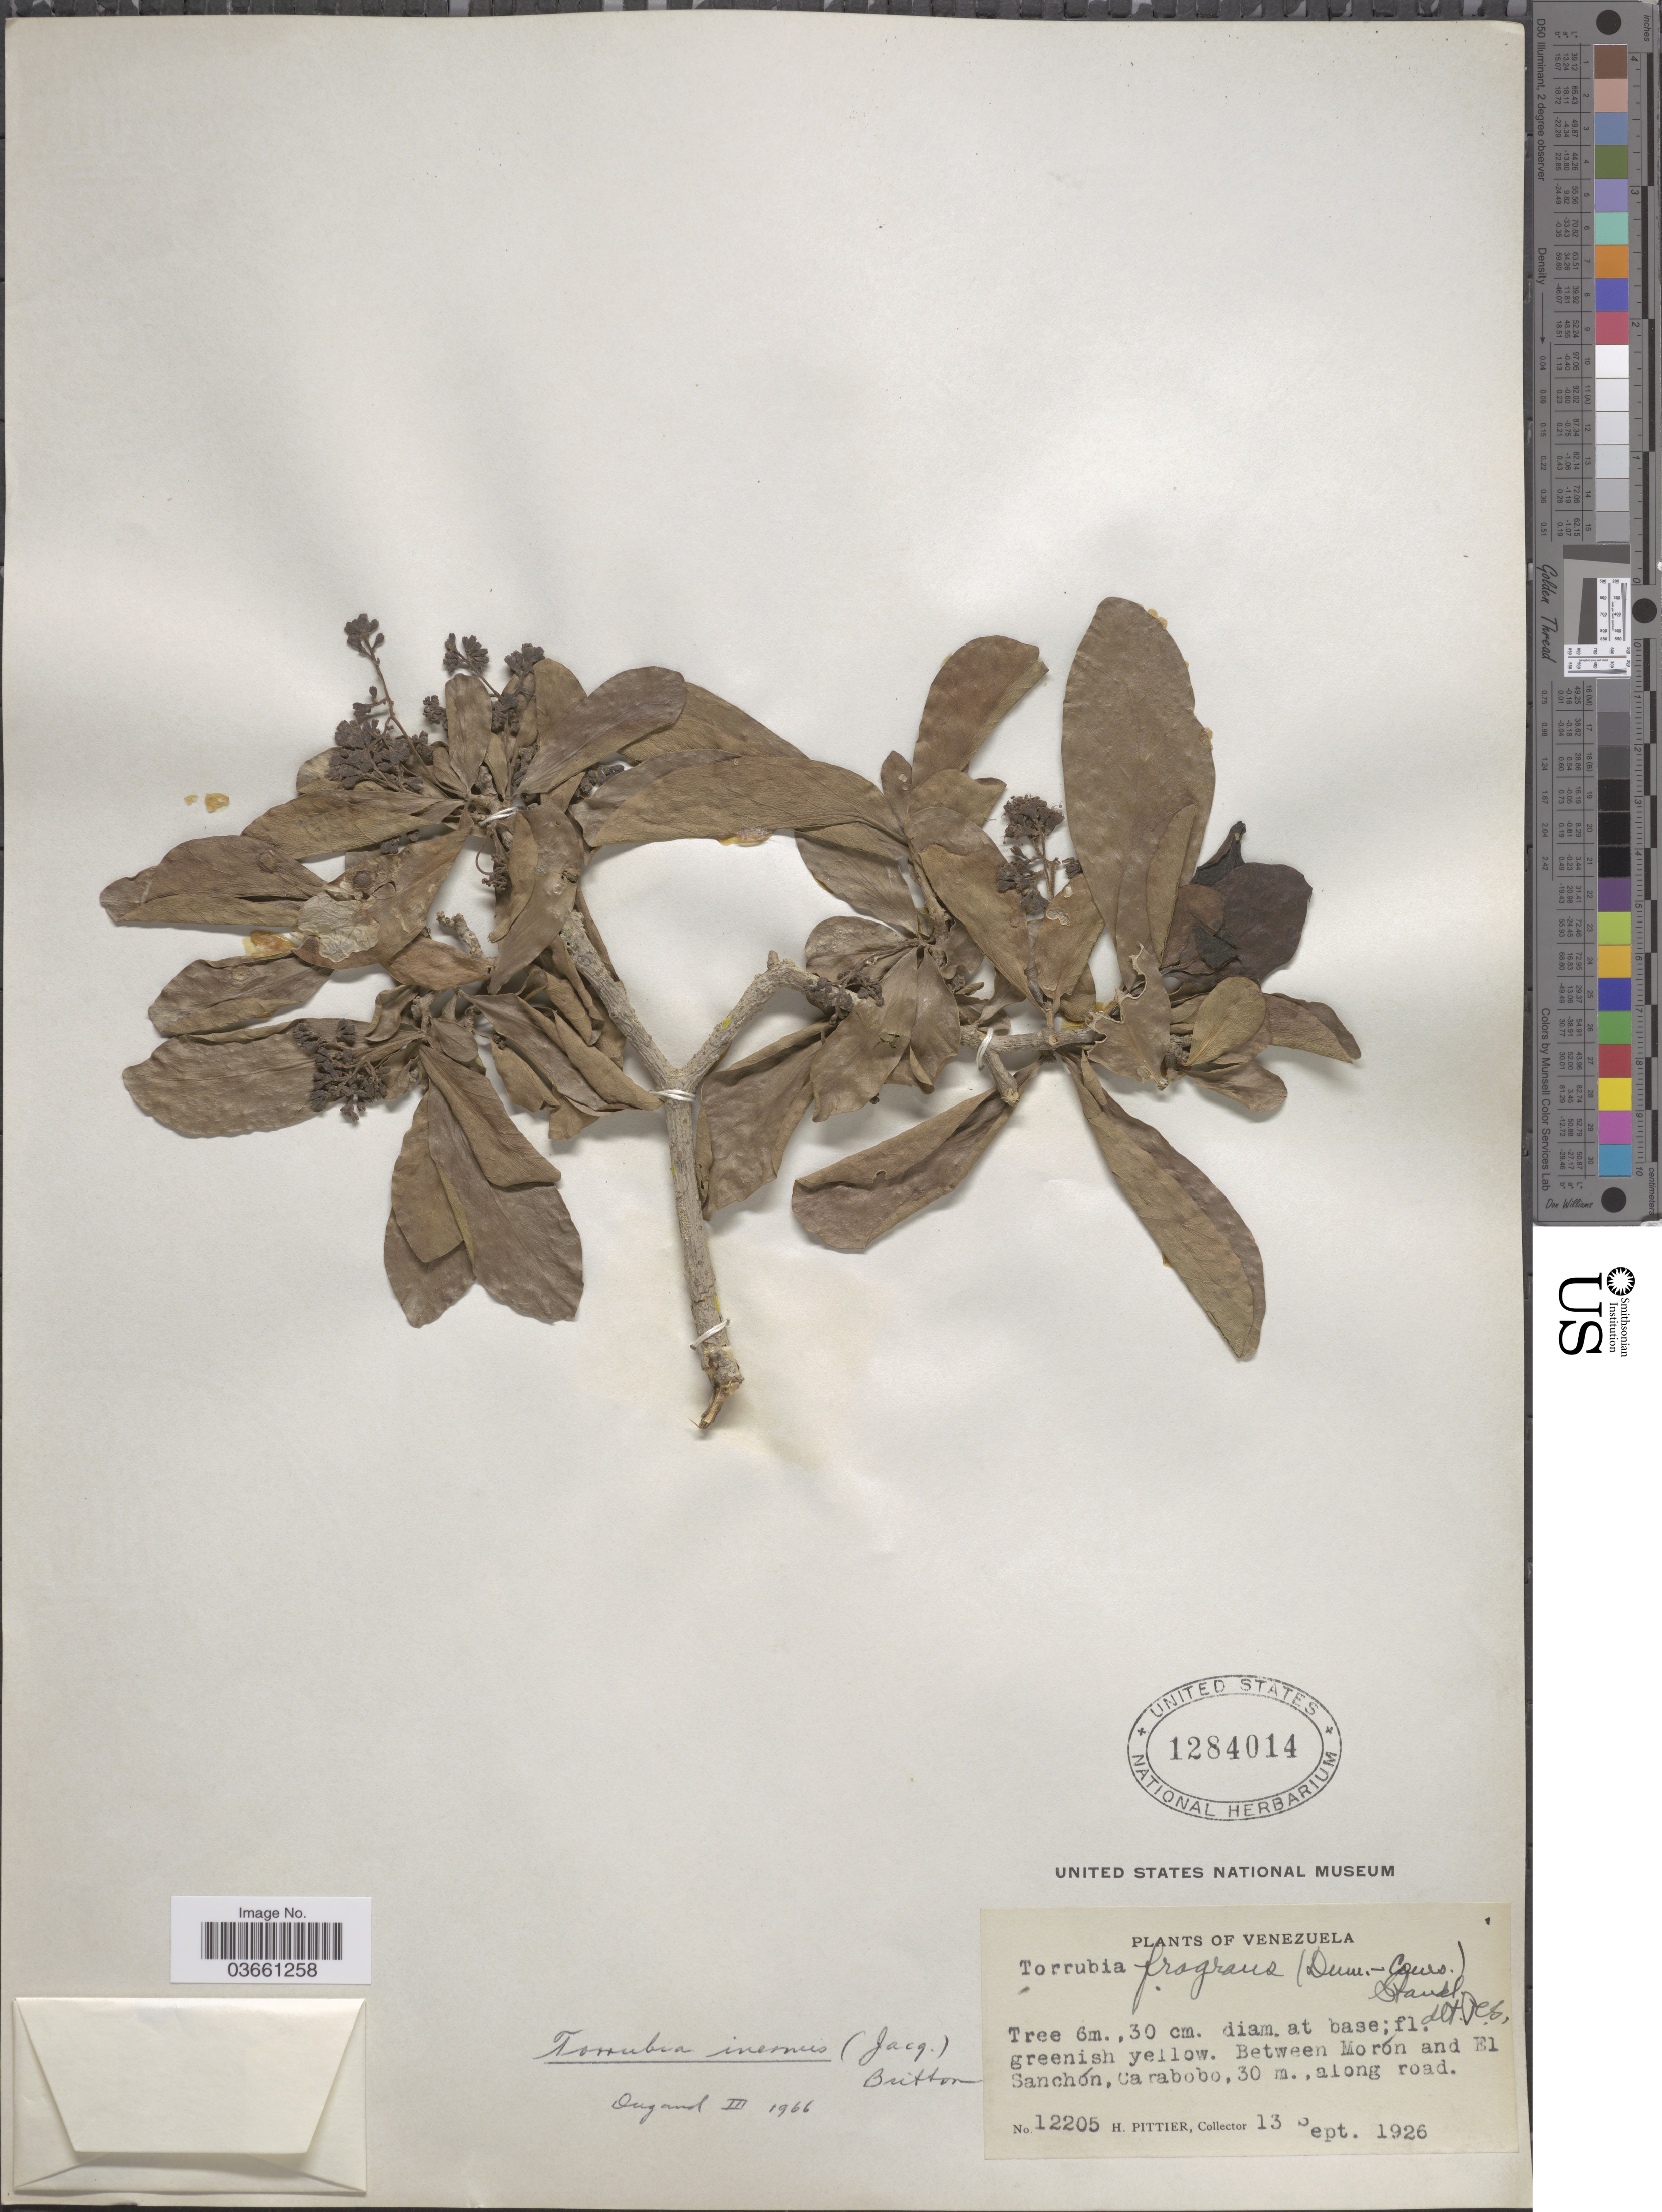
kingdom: Plantae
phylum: Tracheophyta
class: Magnoliopsida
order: Caryophyllales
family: Nyctaginaceae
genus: Guapira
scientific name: Guapira fragrans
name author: (Dum. Cours.) Little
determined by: Strong, Mark T., (BOT), Smithsonian Institution - National Museum of Natural History (UNITED STATES)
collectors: H. F. Pittier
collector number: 12205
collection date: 1926-09-13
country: Venezuela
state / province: Carabobo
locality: Between Morón and El Sanchón, 30 m., along road.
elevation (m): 30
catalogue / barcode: US 1284014